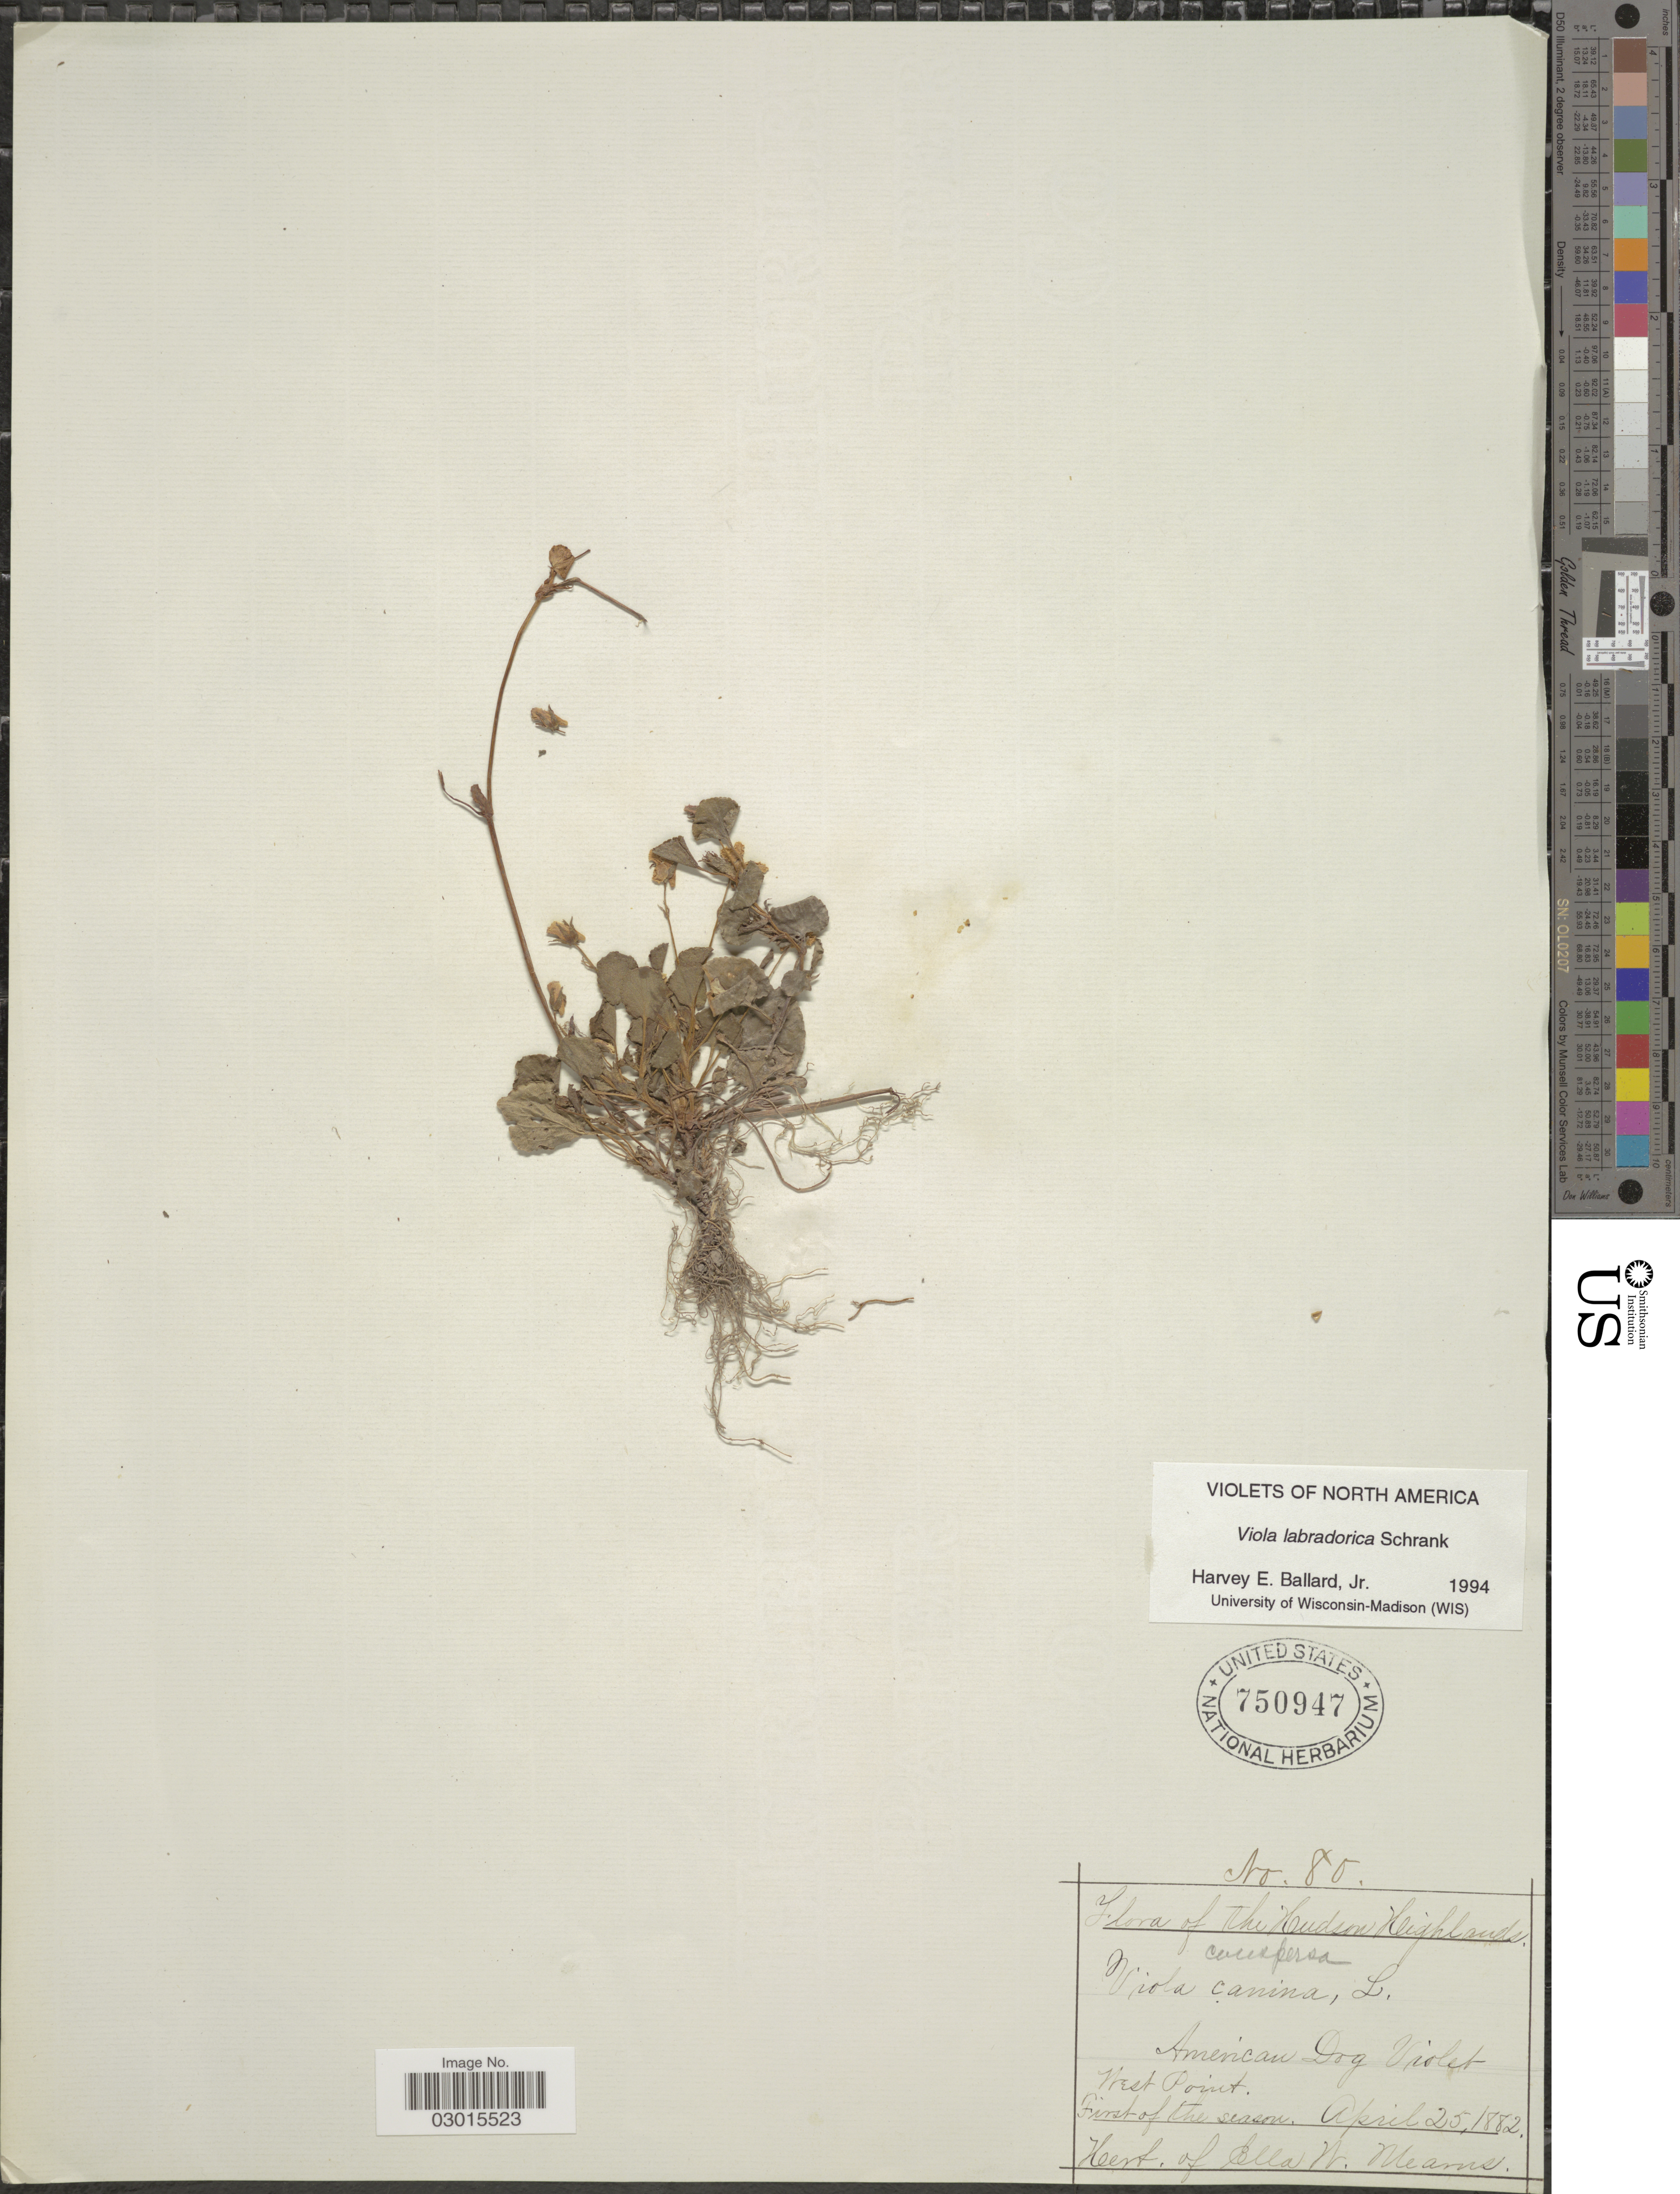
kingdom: Plantae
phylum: Tracheophyta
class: Magnoliopsida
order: Malpighiales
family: Violaceae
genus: Viola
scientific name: Viola labradorica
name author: Schrank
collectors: ex herb. Ella W. Mearns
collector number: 80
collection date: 1882-04-25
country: United States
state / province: New York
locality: Hudson Highlands. West Point.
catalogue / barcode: US 750947